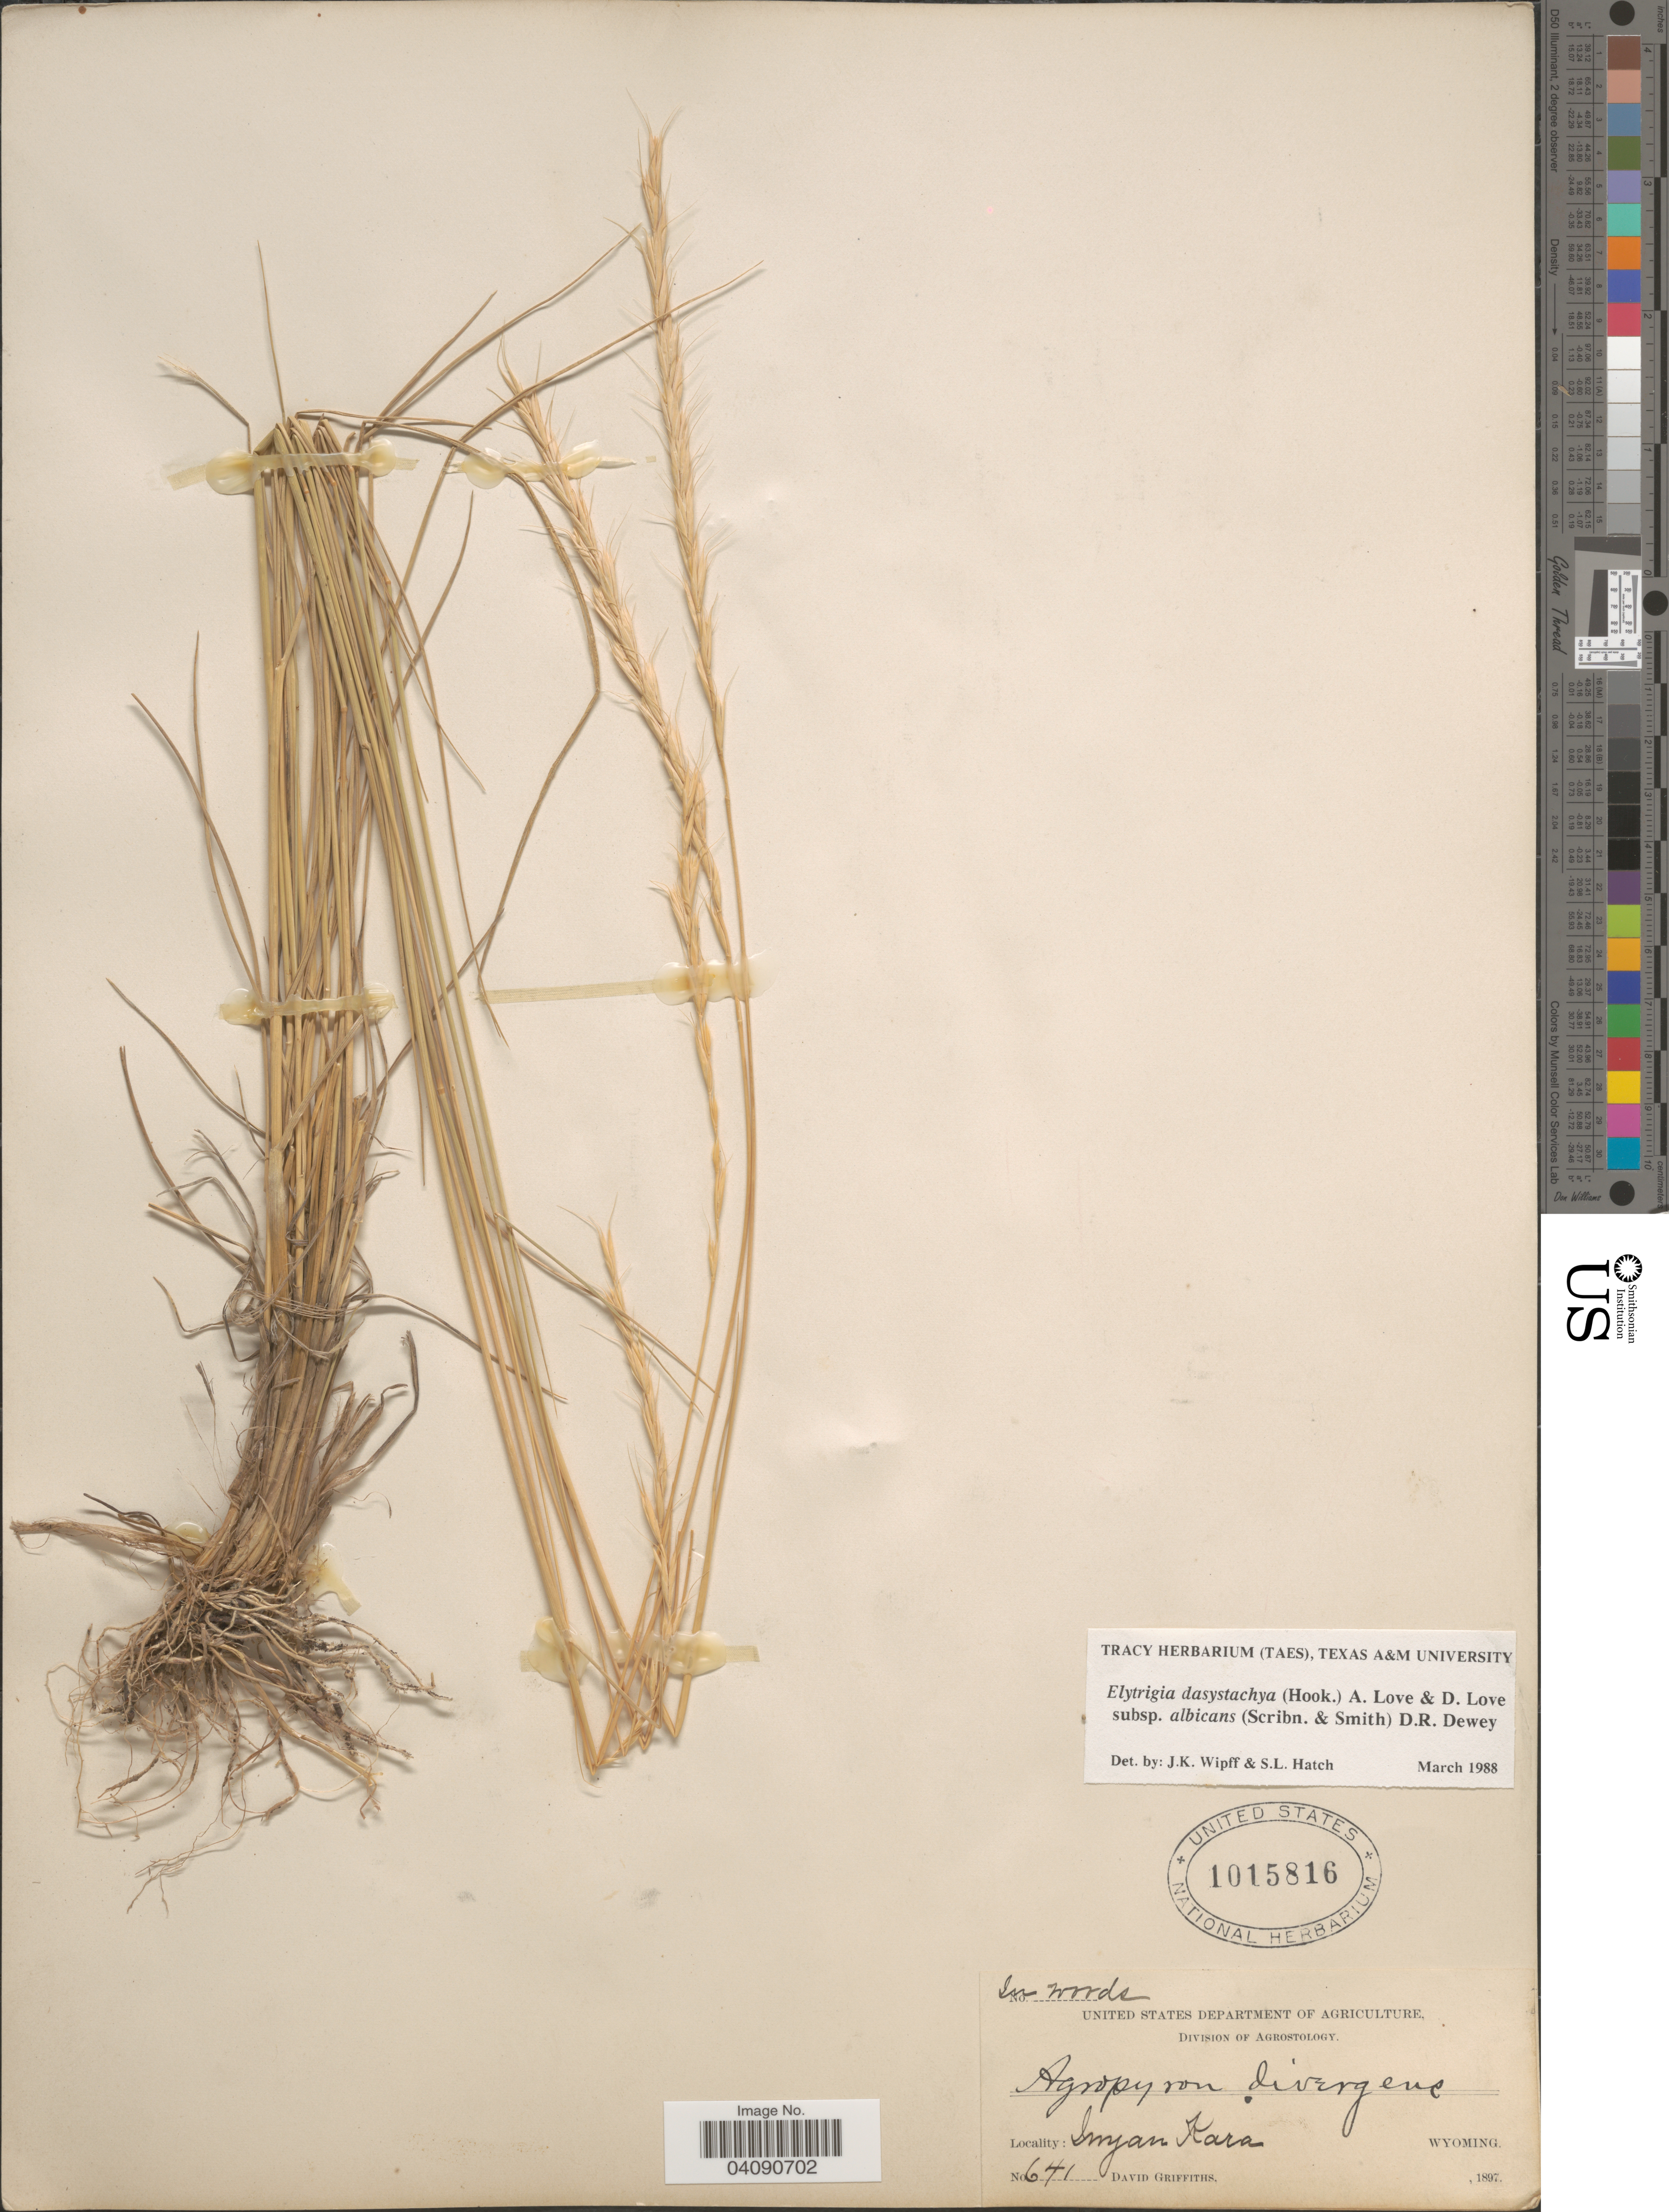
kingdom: Plantae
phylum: Tracheophyta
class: Liliopsida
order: Poales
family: Poaceae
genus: Elymus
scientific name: Elymus albicans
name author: (Scribn. & J.G. Sm.) Á. Löve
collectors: D. Griffiths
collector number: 641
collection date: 1897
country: United States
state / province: Wyoming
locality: In woods. Inyan Kara Mountain.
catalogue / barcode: US 1015816